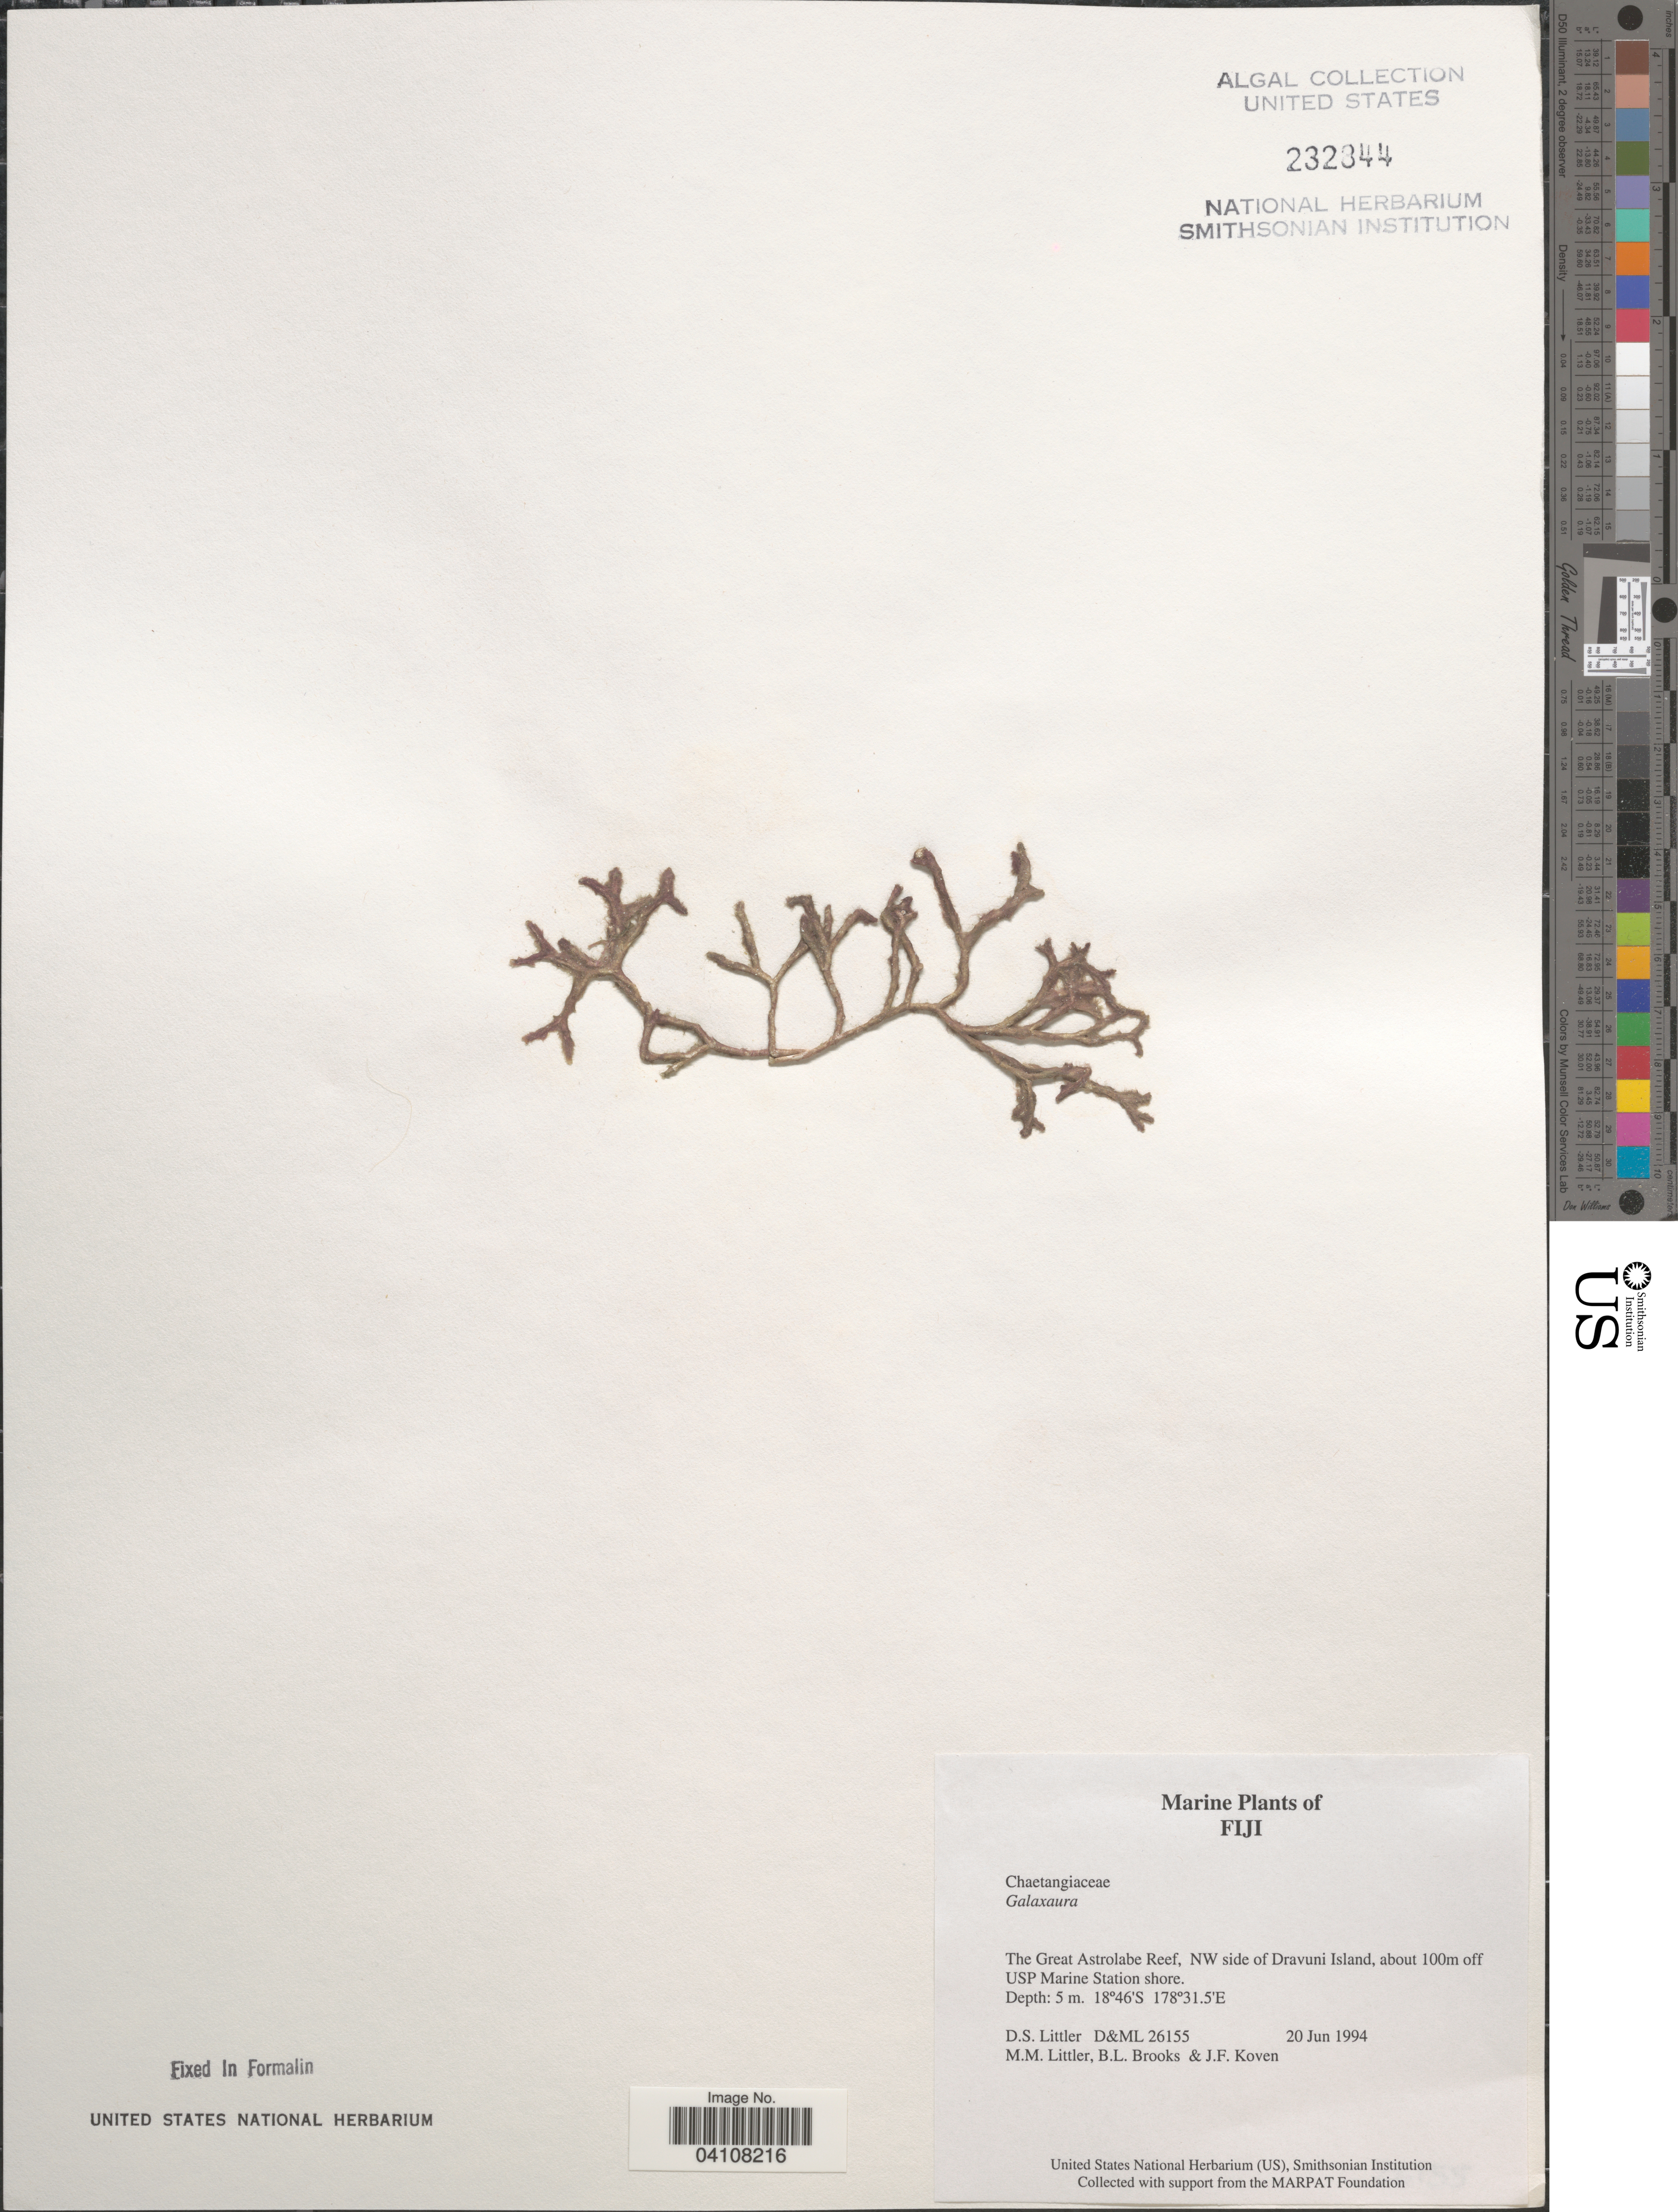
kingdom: Plantae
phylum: Rhodophyta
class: Florideophyceae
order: Nemaliales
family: Galaxauraceae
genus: Galaxaura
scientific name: Galaxaura sp.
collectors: D. S. Littler, B. Brooks & J. Koven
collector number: D&ML26155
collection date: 1994-06-20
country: Fiji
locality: The Great Astrolabe Reef, NW side of Dravuni Island, about 100m off USP Marine Station shore.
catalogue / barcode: US 232844